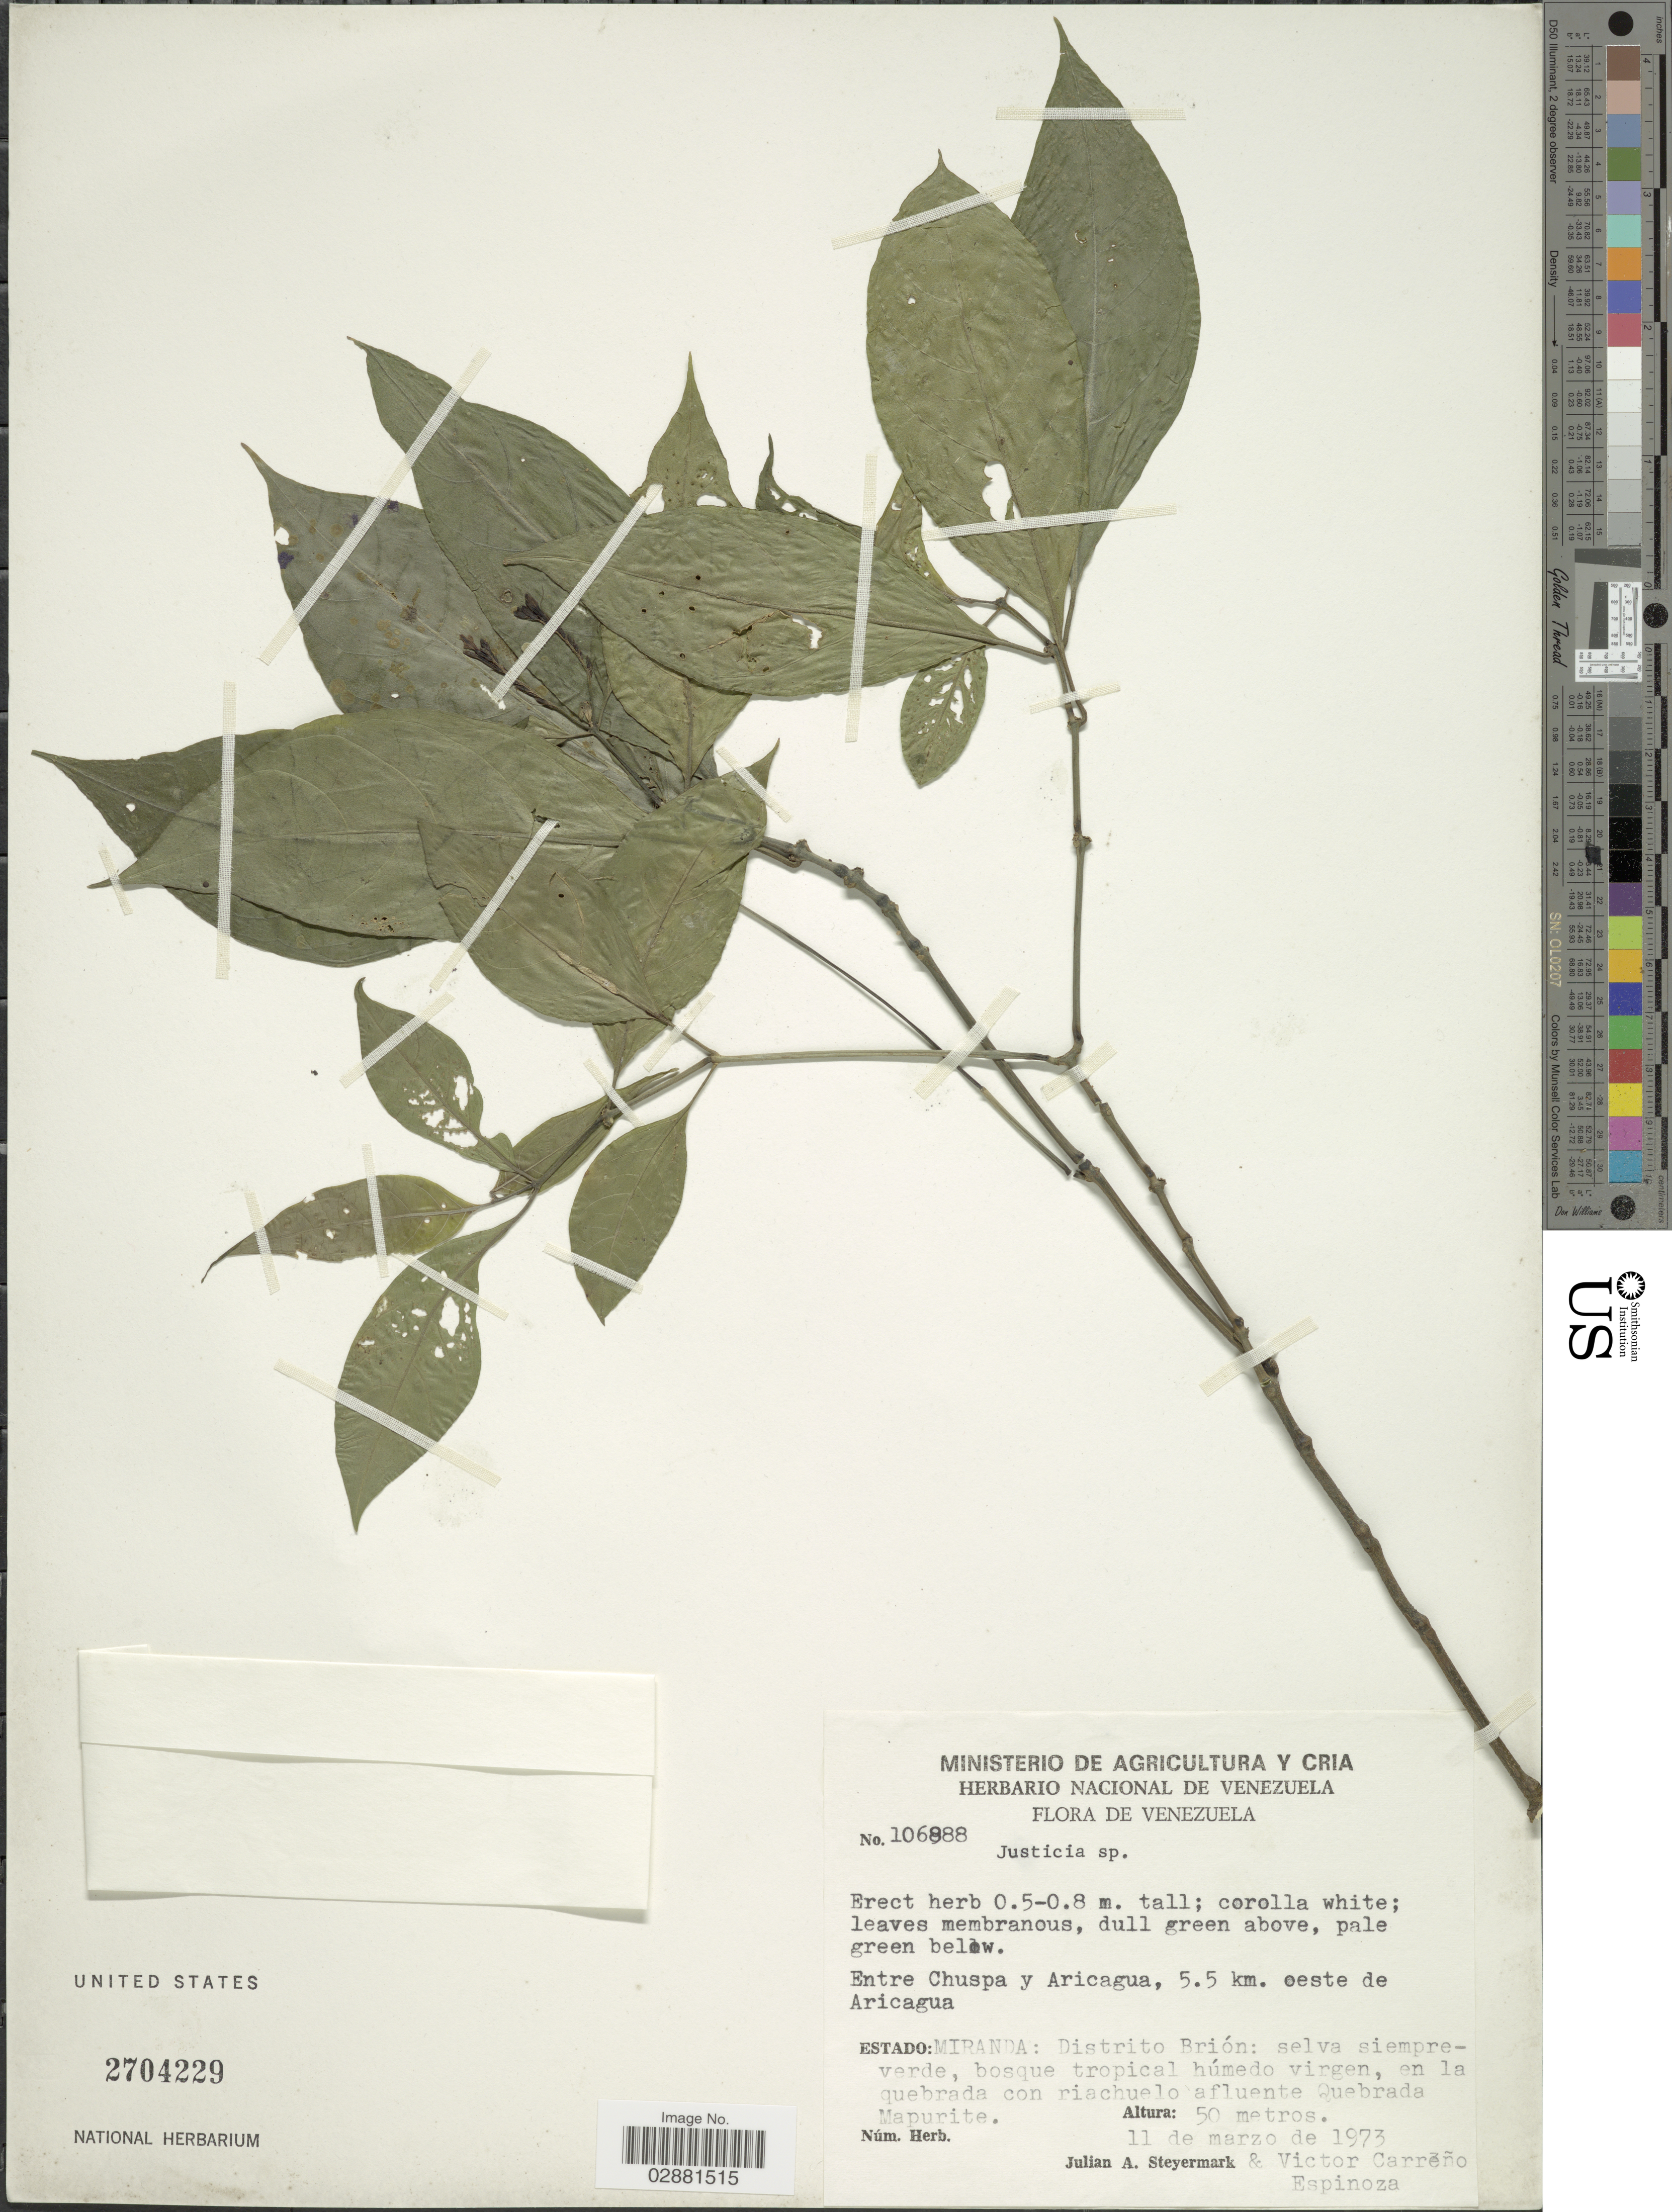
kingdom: Plantae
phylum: Tracheophyta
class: Magnoliopsida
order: Lamiales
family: Acanthaceae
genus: Justicia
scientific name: Justicia sp.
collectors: J. Steyermark & V. Carreño E.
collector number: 106988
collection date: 1973-03-11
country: Venezuela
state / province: Miranda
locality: Distrito Brión: selva siempreverde, bosque tropical húmedo virgen, en la quebrada con riachuelo afluente Quebrada Mapurite. Entre Chuspa y Aricagua, 5.5 km. oeste de Aricagua.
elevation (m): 50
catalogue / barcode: US 2704229